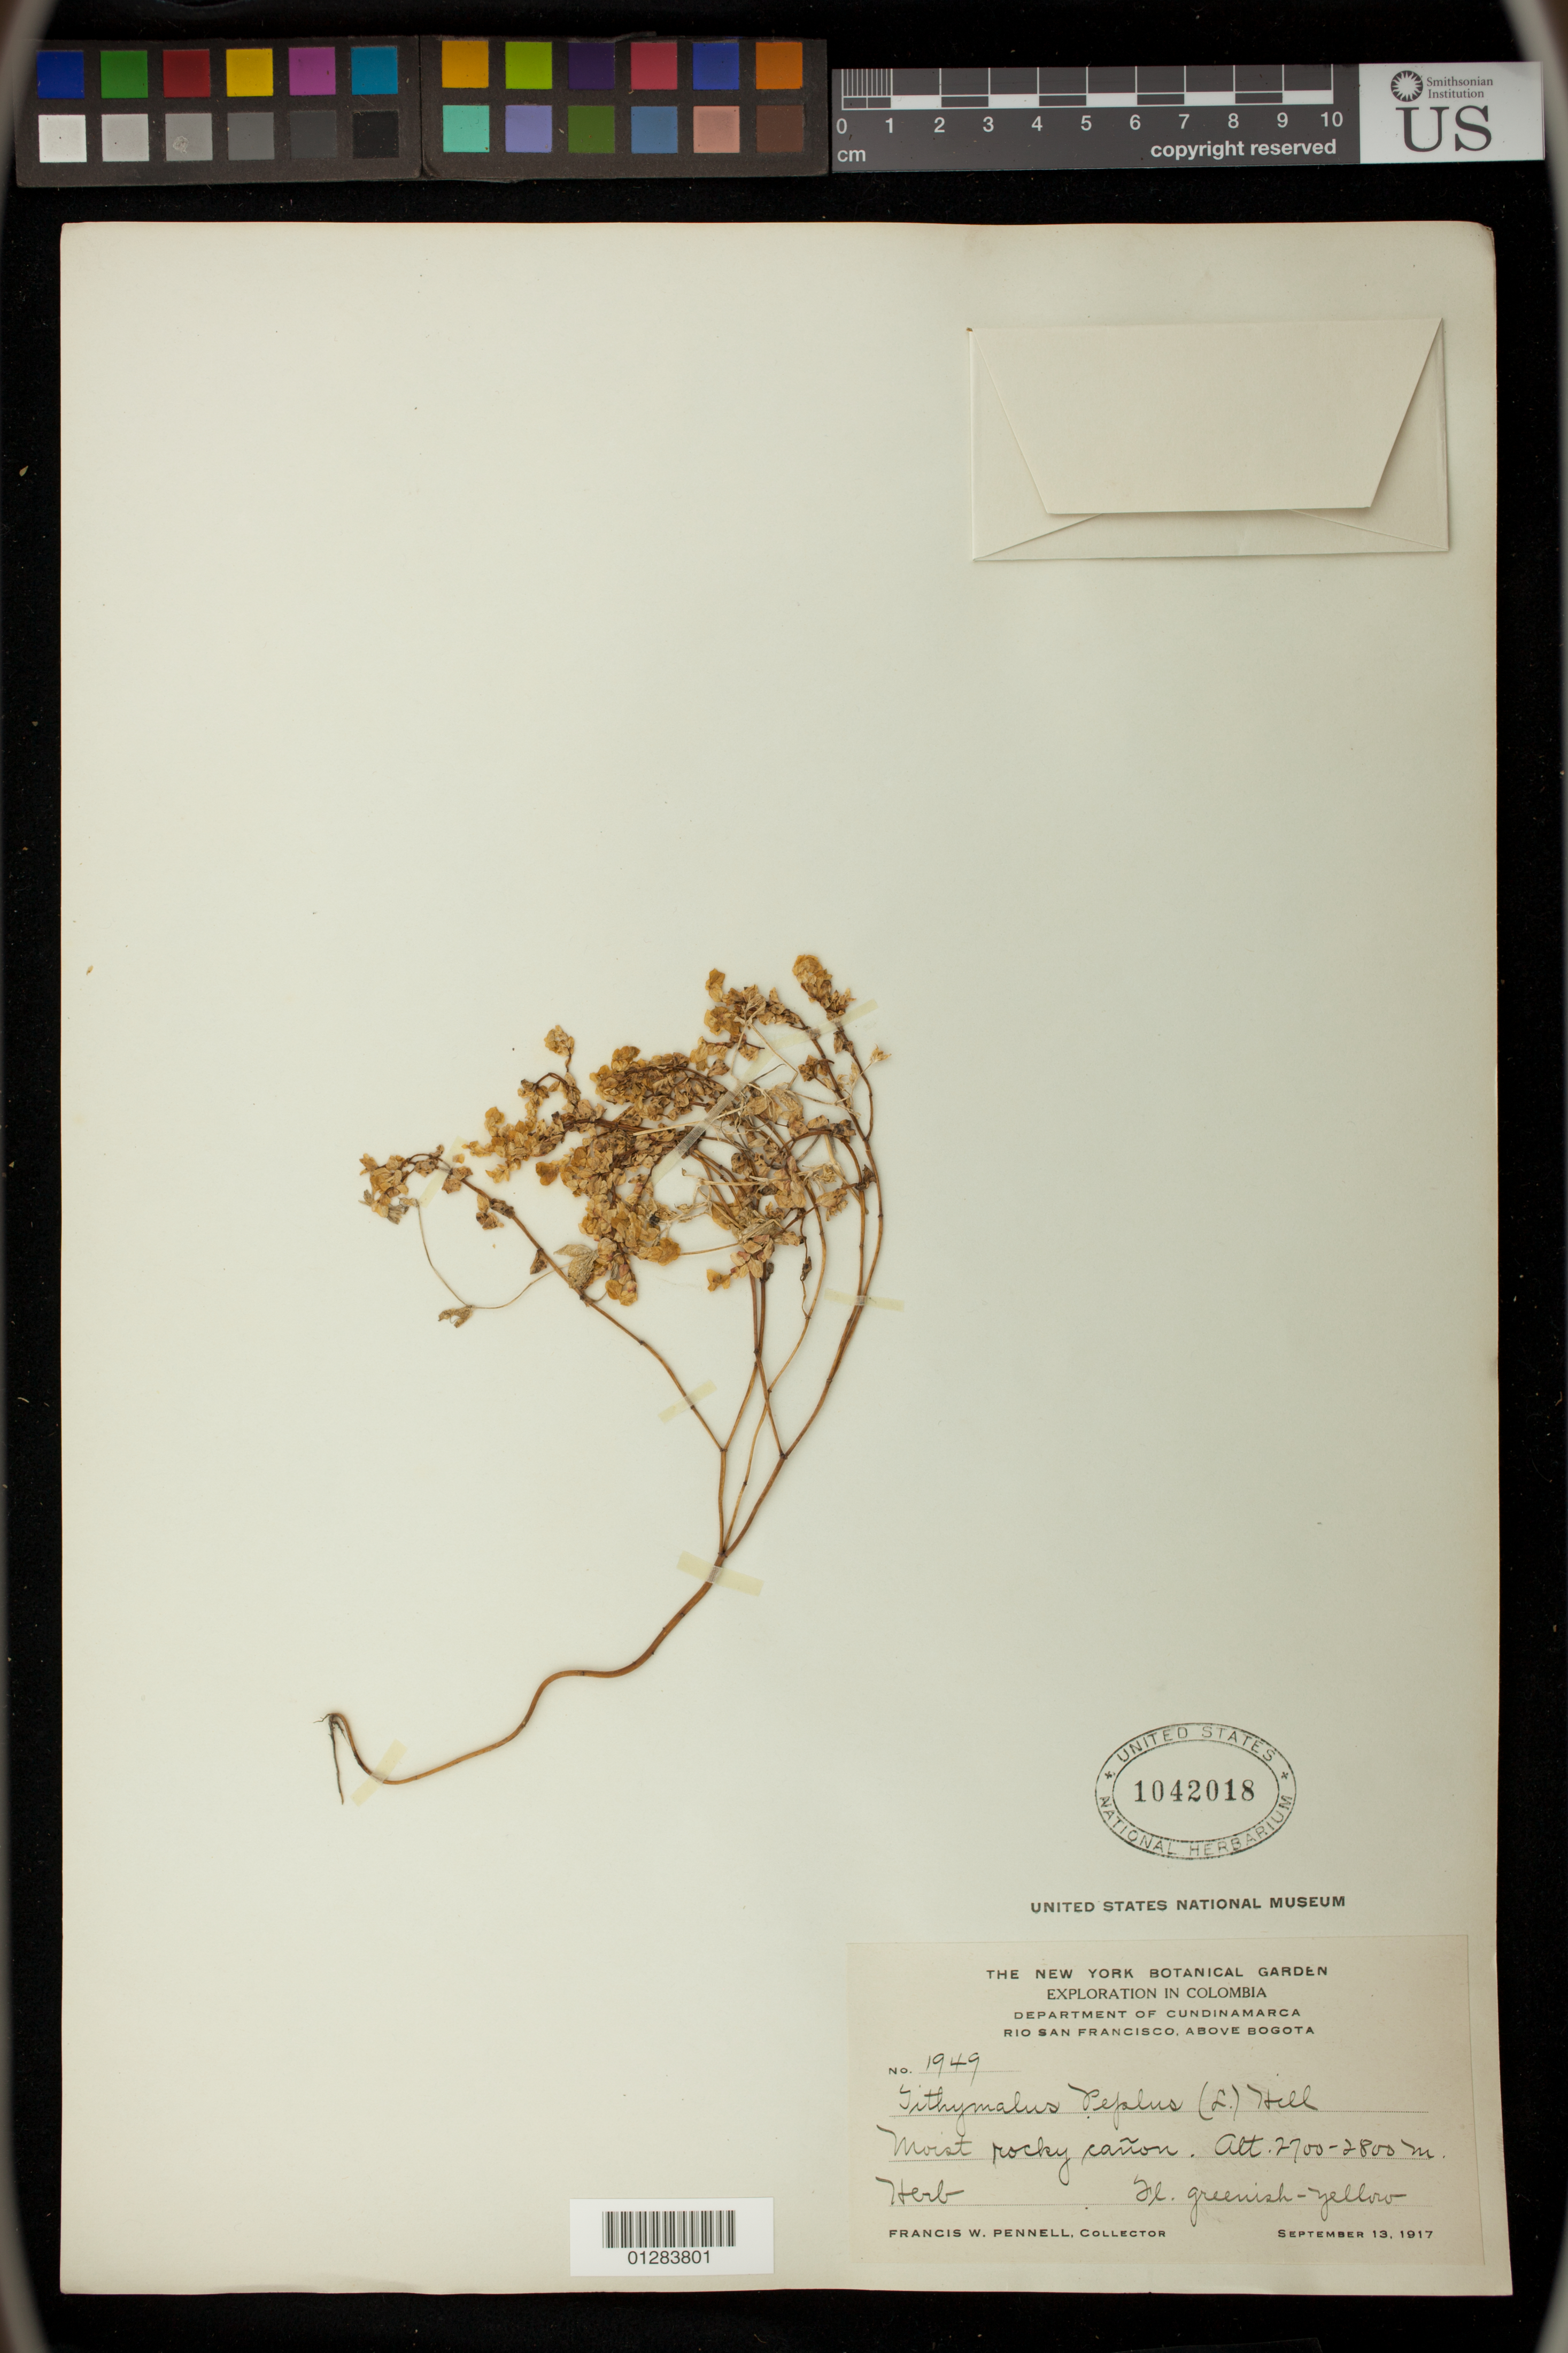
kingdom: Plantae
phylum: Tracheophyta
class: Magnoliopsida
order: Malpighiales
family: Euphorbiaceae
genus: Euphorbia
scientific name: Euphorbia peplus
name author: L.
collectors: F. W. Pennell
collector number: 1949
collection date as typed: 13 Sep 1917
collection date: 1917-09-13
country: Colombia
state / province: Cundinamarca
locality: Rio San Francisco, above Bogota.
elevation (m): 2700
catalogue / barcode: US 1042018